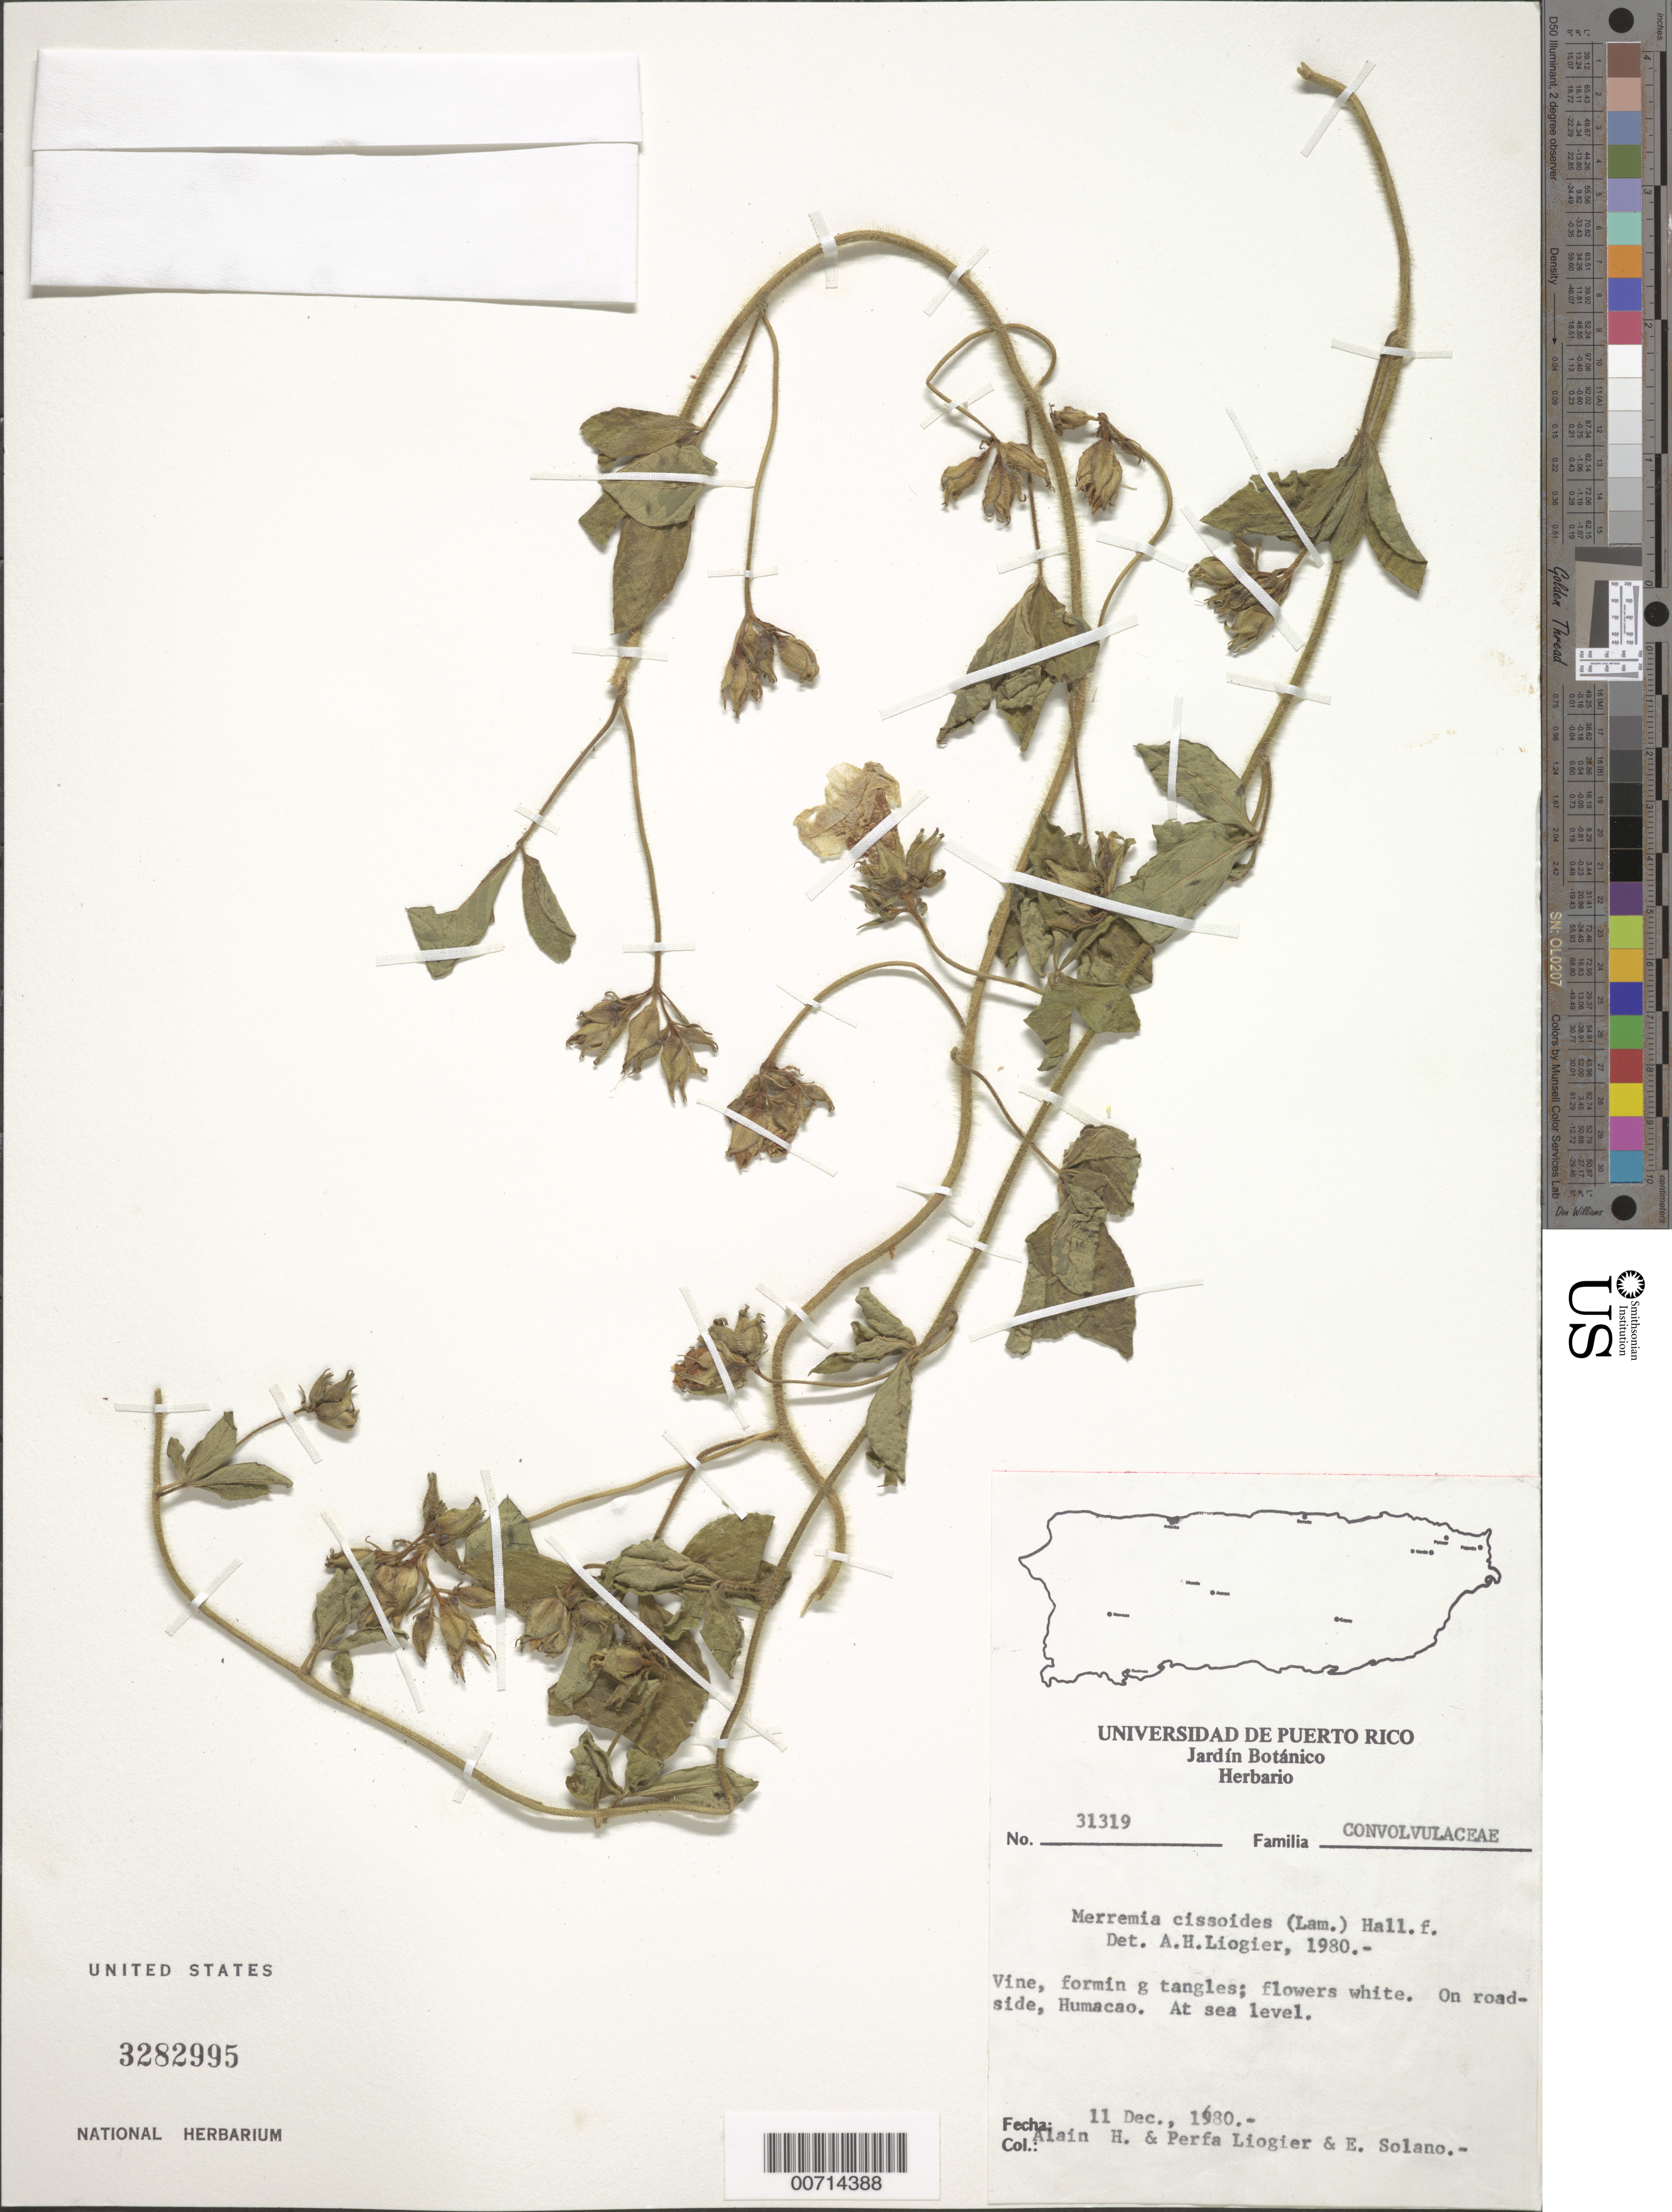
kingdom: Plantae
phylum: Tracheophyta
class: Magnoliopsida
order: Solanales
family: Convolvulaceae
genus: Distimake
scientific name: Distimake cissoides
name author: (Lam.) A. R. Simões & Staples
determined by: Strong, Mark T., (BOT), Smithsonian Institution - National Museum of Natural History (UNITED STATES)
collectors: A. H. Liogier, M. P. Liogier & E. Solano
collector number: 31319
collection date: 1980-12-11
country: Puerto Rico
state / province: Humacao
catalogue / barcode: US 3282995